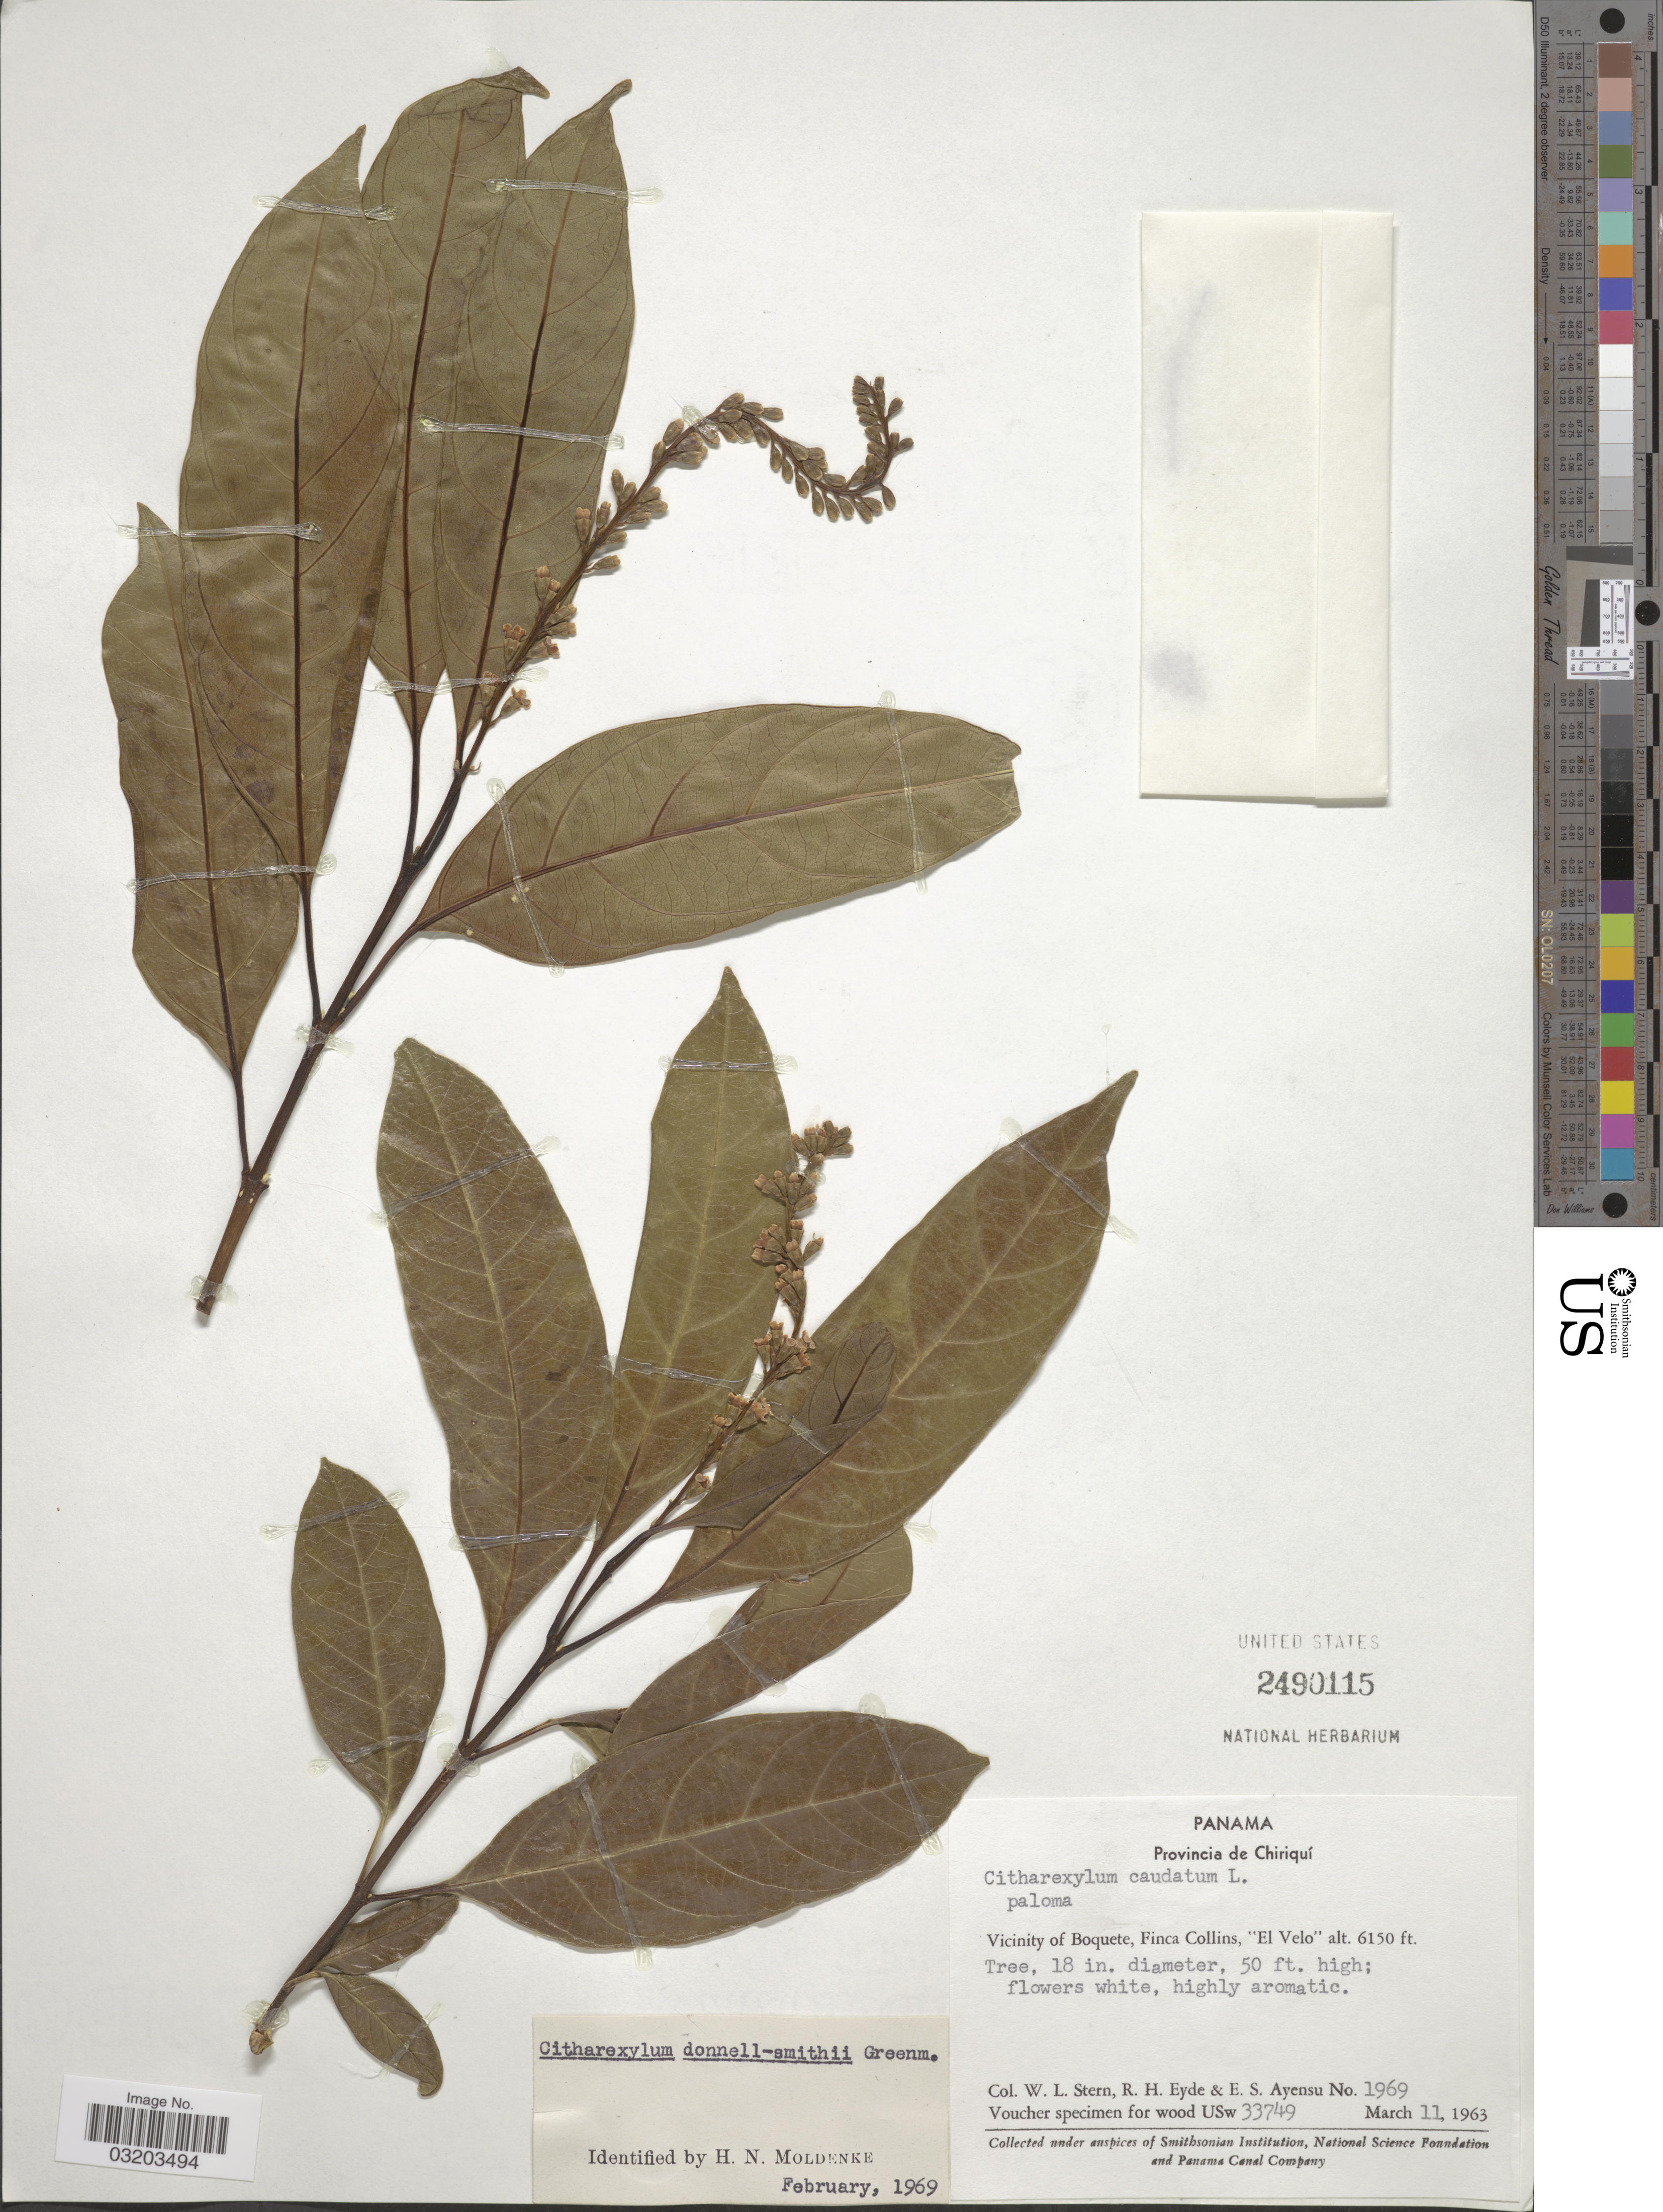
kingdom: Plantae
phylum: Tracheophyta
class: Magnoliopsida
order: Lamiales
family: Verbenaceae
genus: Citharexylum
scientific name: Citharexylum donnell-smithii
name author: Greenm.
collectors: W. L. Stern, R. H. Eyde & E. S. Ayensu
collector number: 1969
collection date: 1963-03-11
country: Panama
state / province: Chiriqui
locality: Vicinity of Boquete, Finca Collins, "El Velo".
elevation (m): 1875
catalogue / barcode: US 2490115